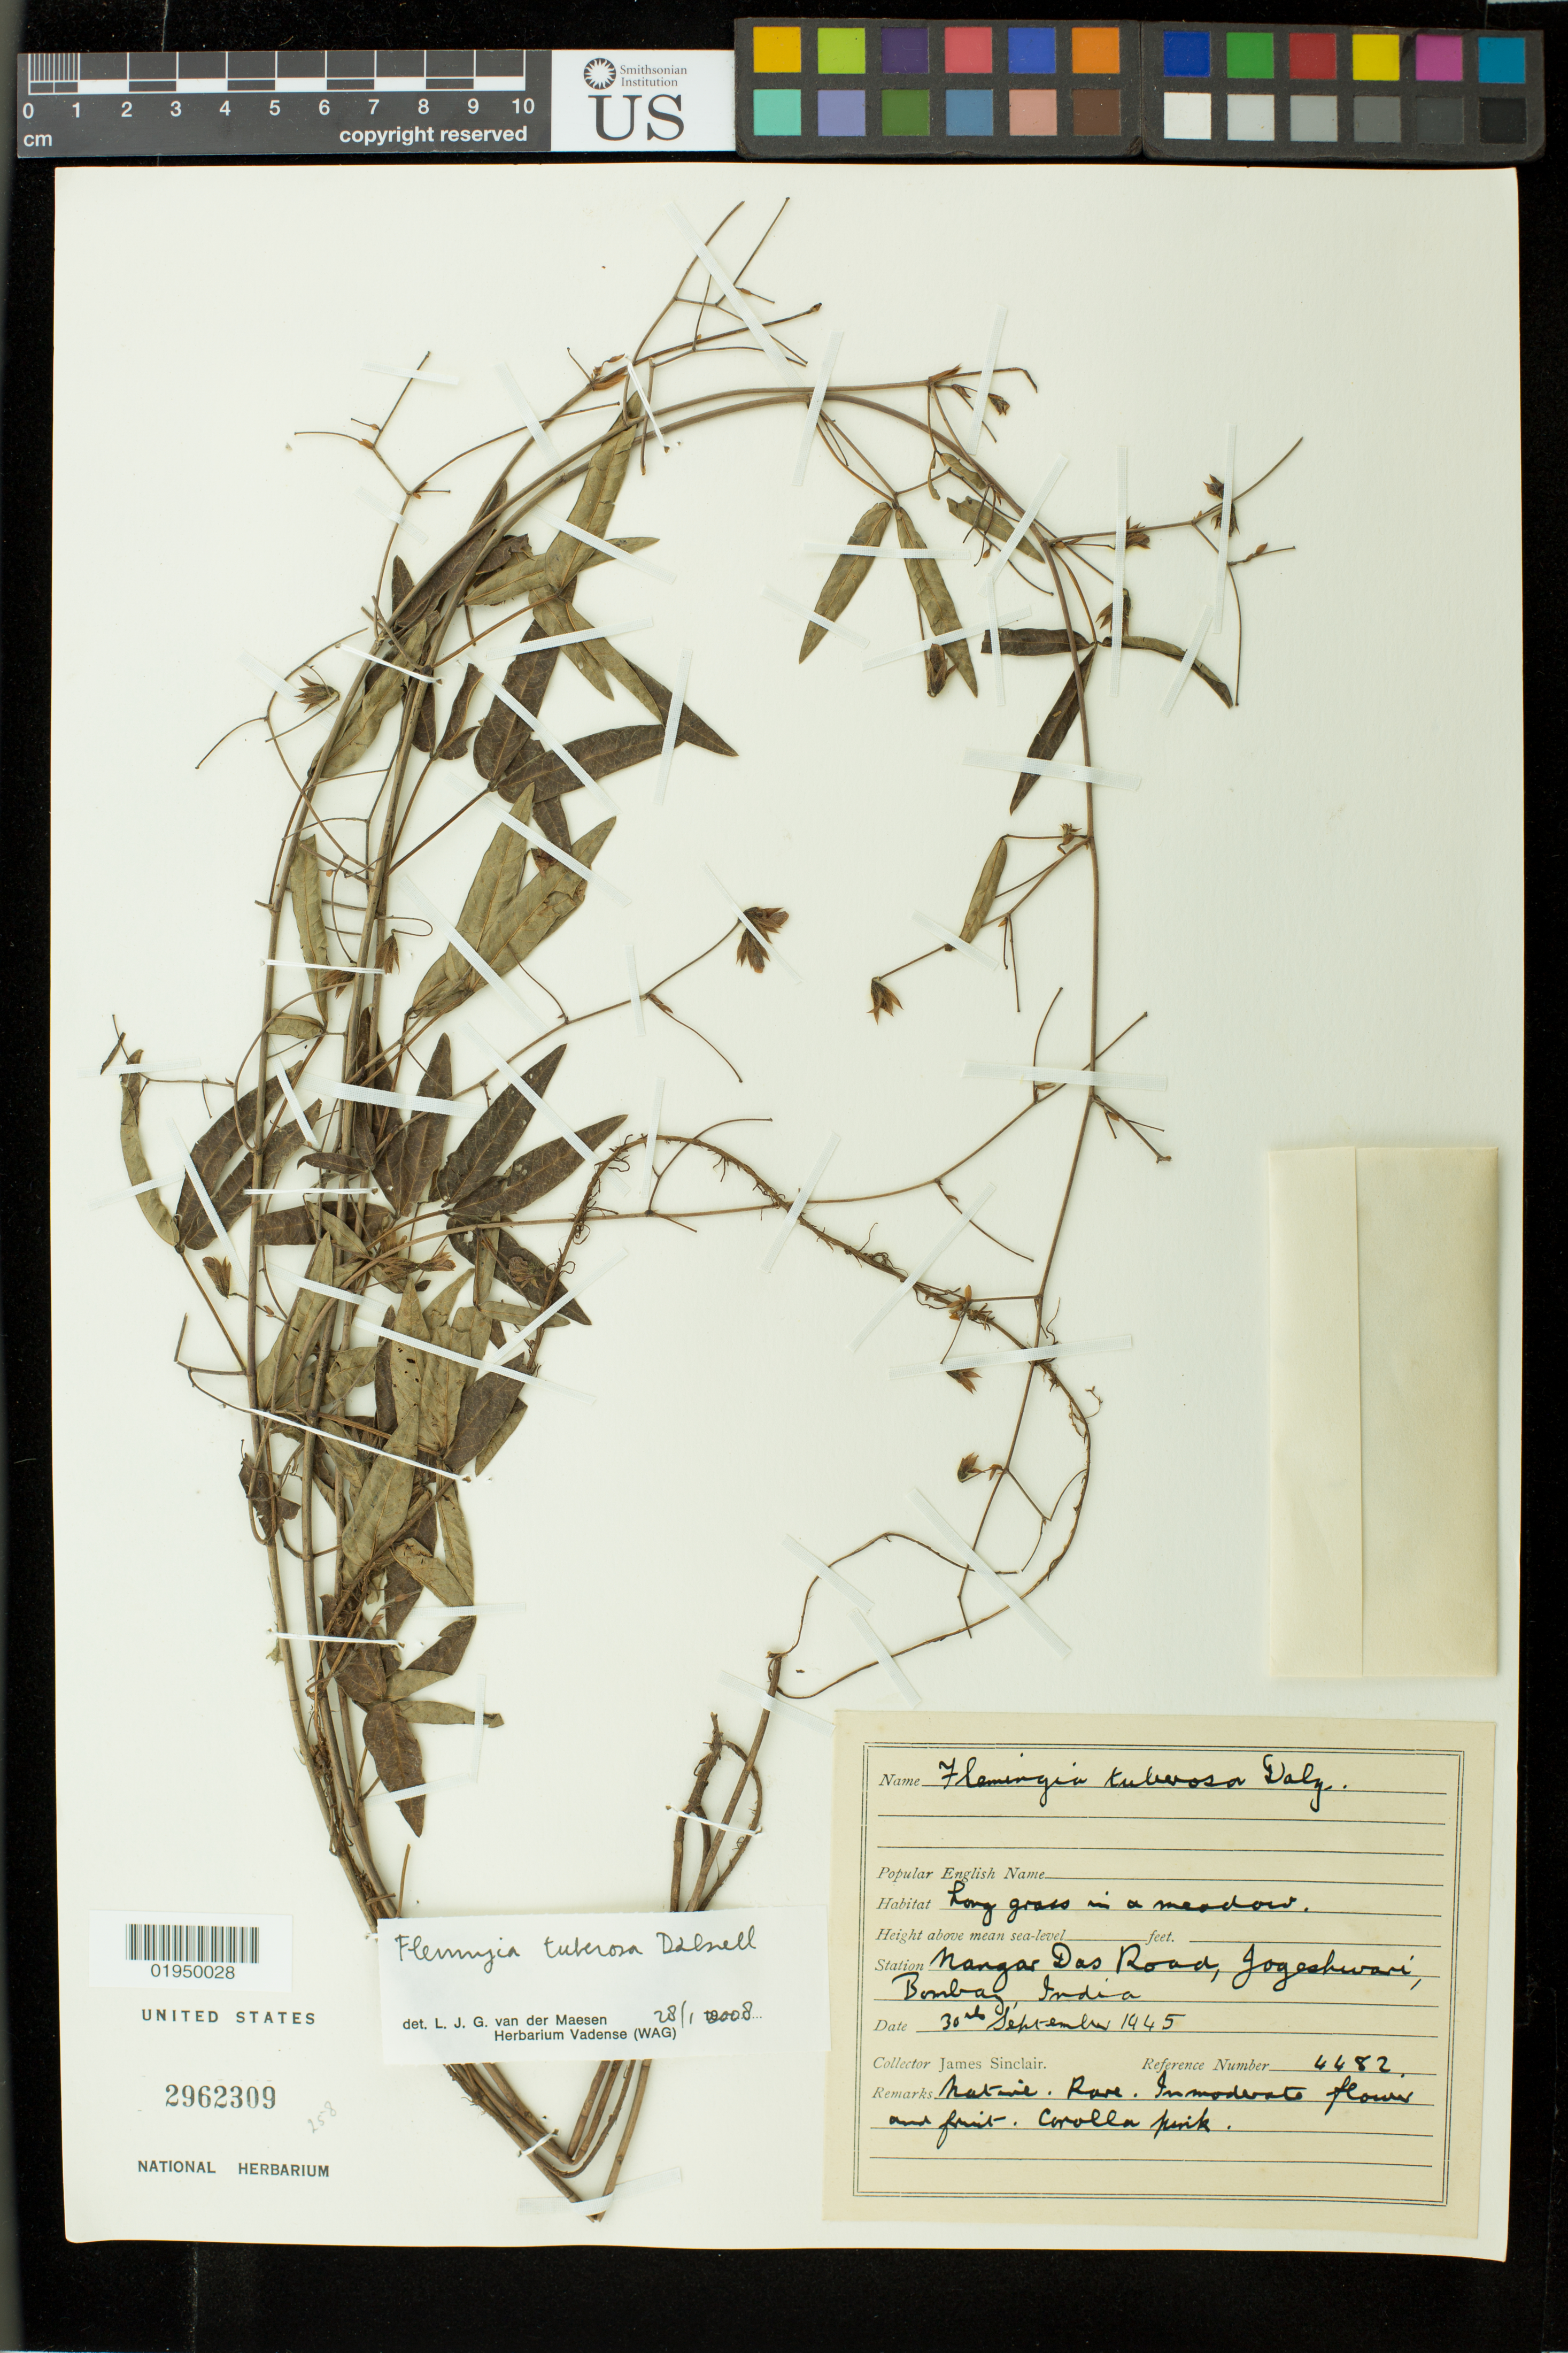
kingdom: Plantae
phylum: Tracheophyta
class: Magnoliopsida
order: Fabales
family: Fabaceae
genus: Flemingia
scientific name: Flemingia tuberosa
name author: Dalzell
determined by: van der Maesen, L.J.G.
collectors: J. Sinclair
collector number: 4482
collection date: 1945-09-30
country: India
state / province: Maharashtra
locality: NangarDas Road, Jogeshwari, Bombay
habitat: Long grass in a meadow.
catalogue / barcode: US 2962309